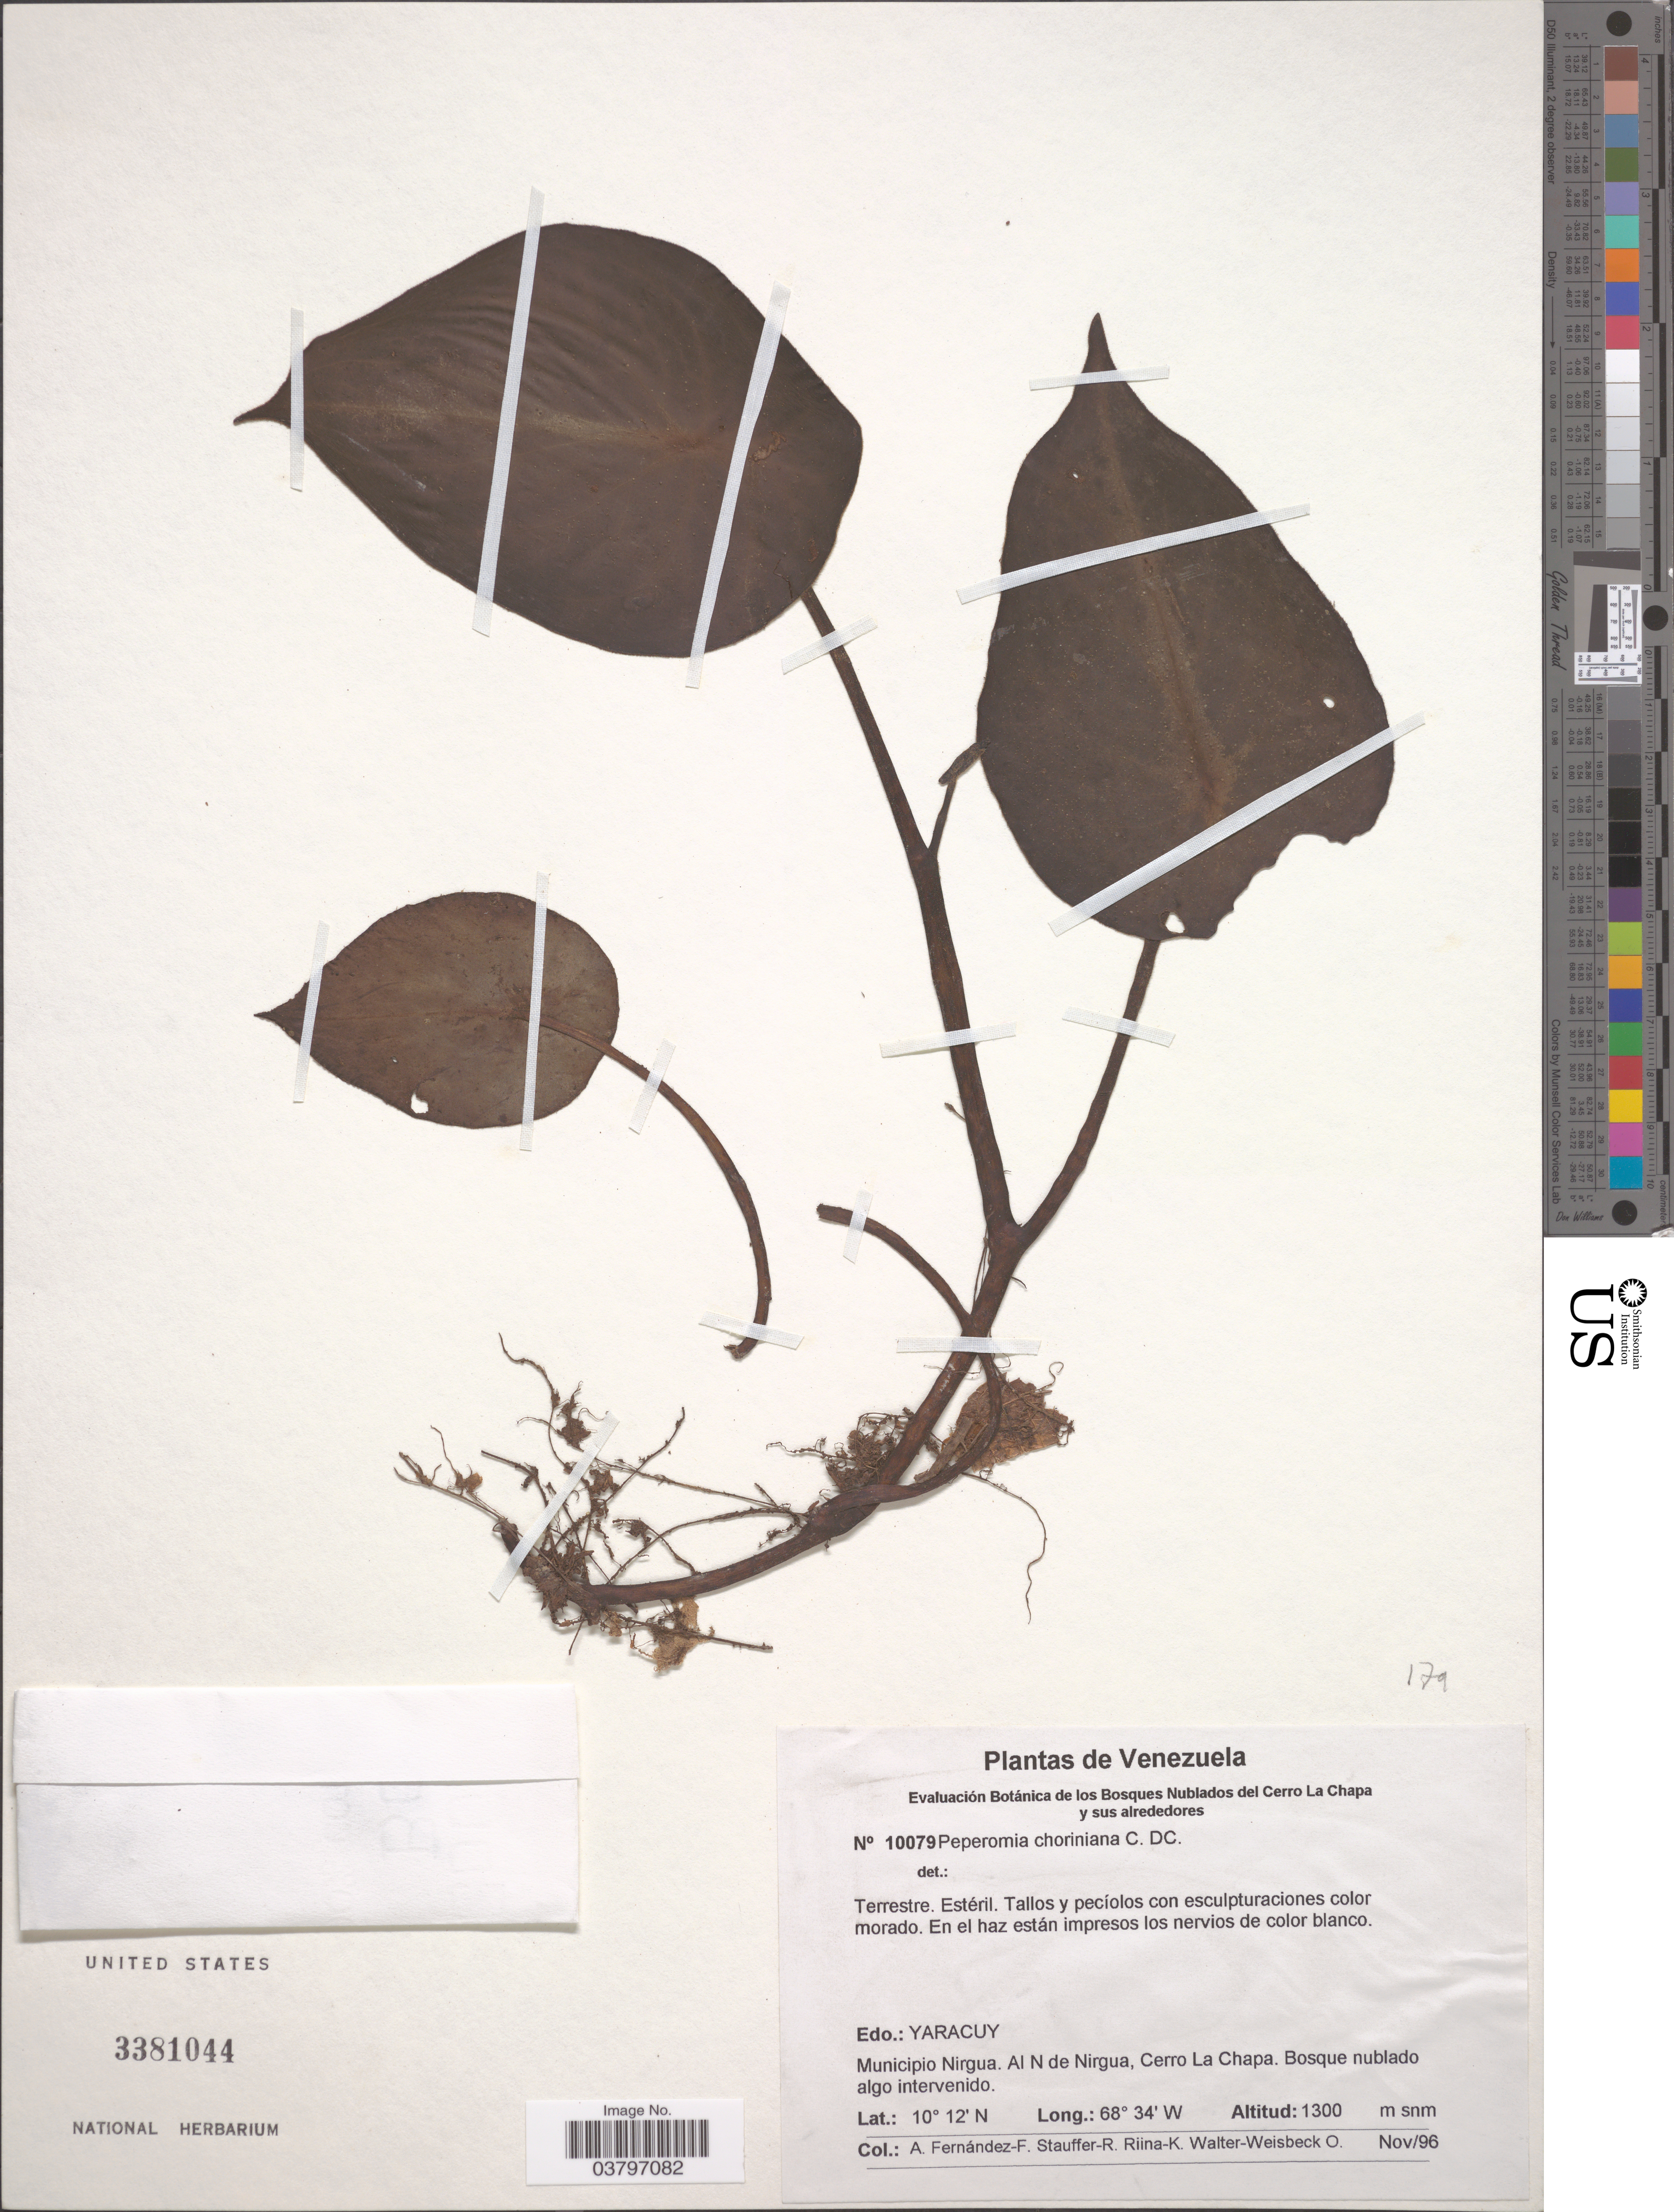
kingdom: Plantae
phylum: Tracheophyta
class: Magnoliopsida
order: Piperales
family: Piperaceae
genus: Peperomia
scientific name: Peperomia choritana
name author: Trel.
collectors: A. Fernández, F. W. Stauffer, R. Riina, K. Walter-Weissbeck & O. Kunert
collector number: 10079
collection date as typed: Transcribed d/m/y: /11/96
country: Venezuela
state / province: Yaracuy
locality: Municipio Nirgua. Al N de Nirgua, Cerro La Chapa. Bosque nublado algo intervenido.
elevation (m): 1300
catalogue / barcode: US 3381044